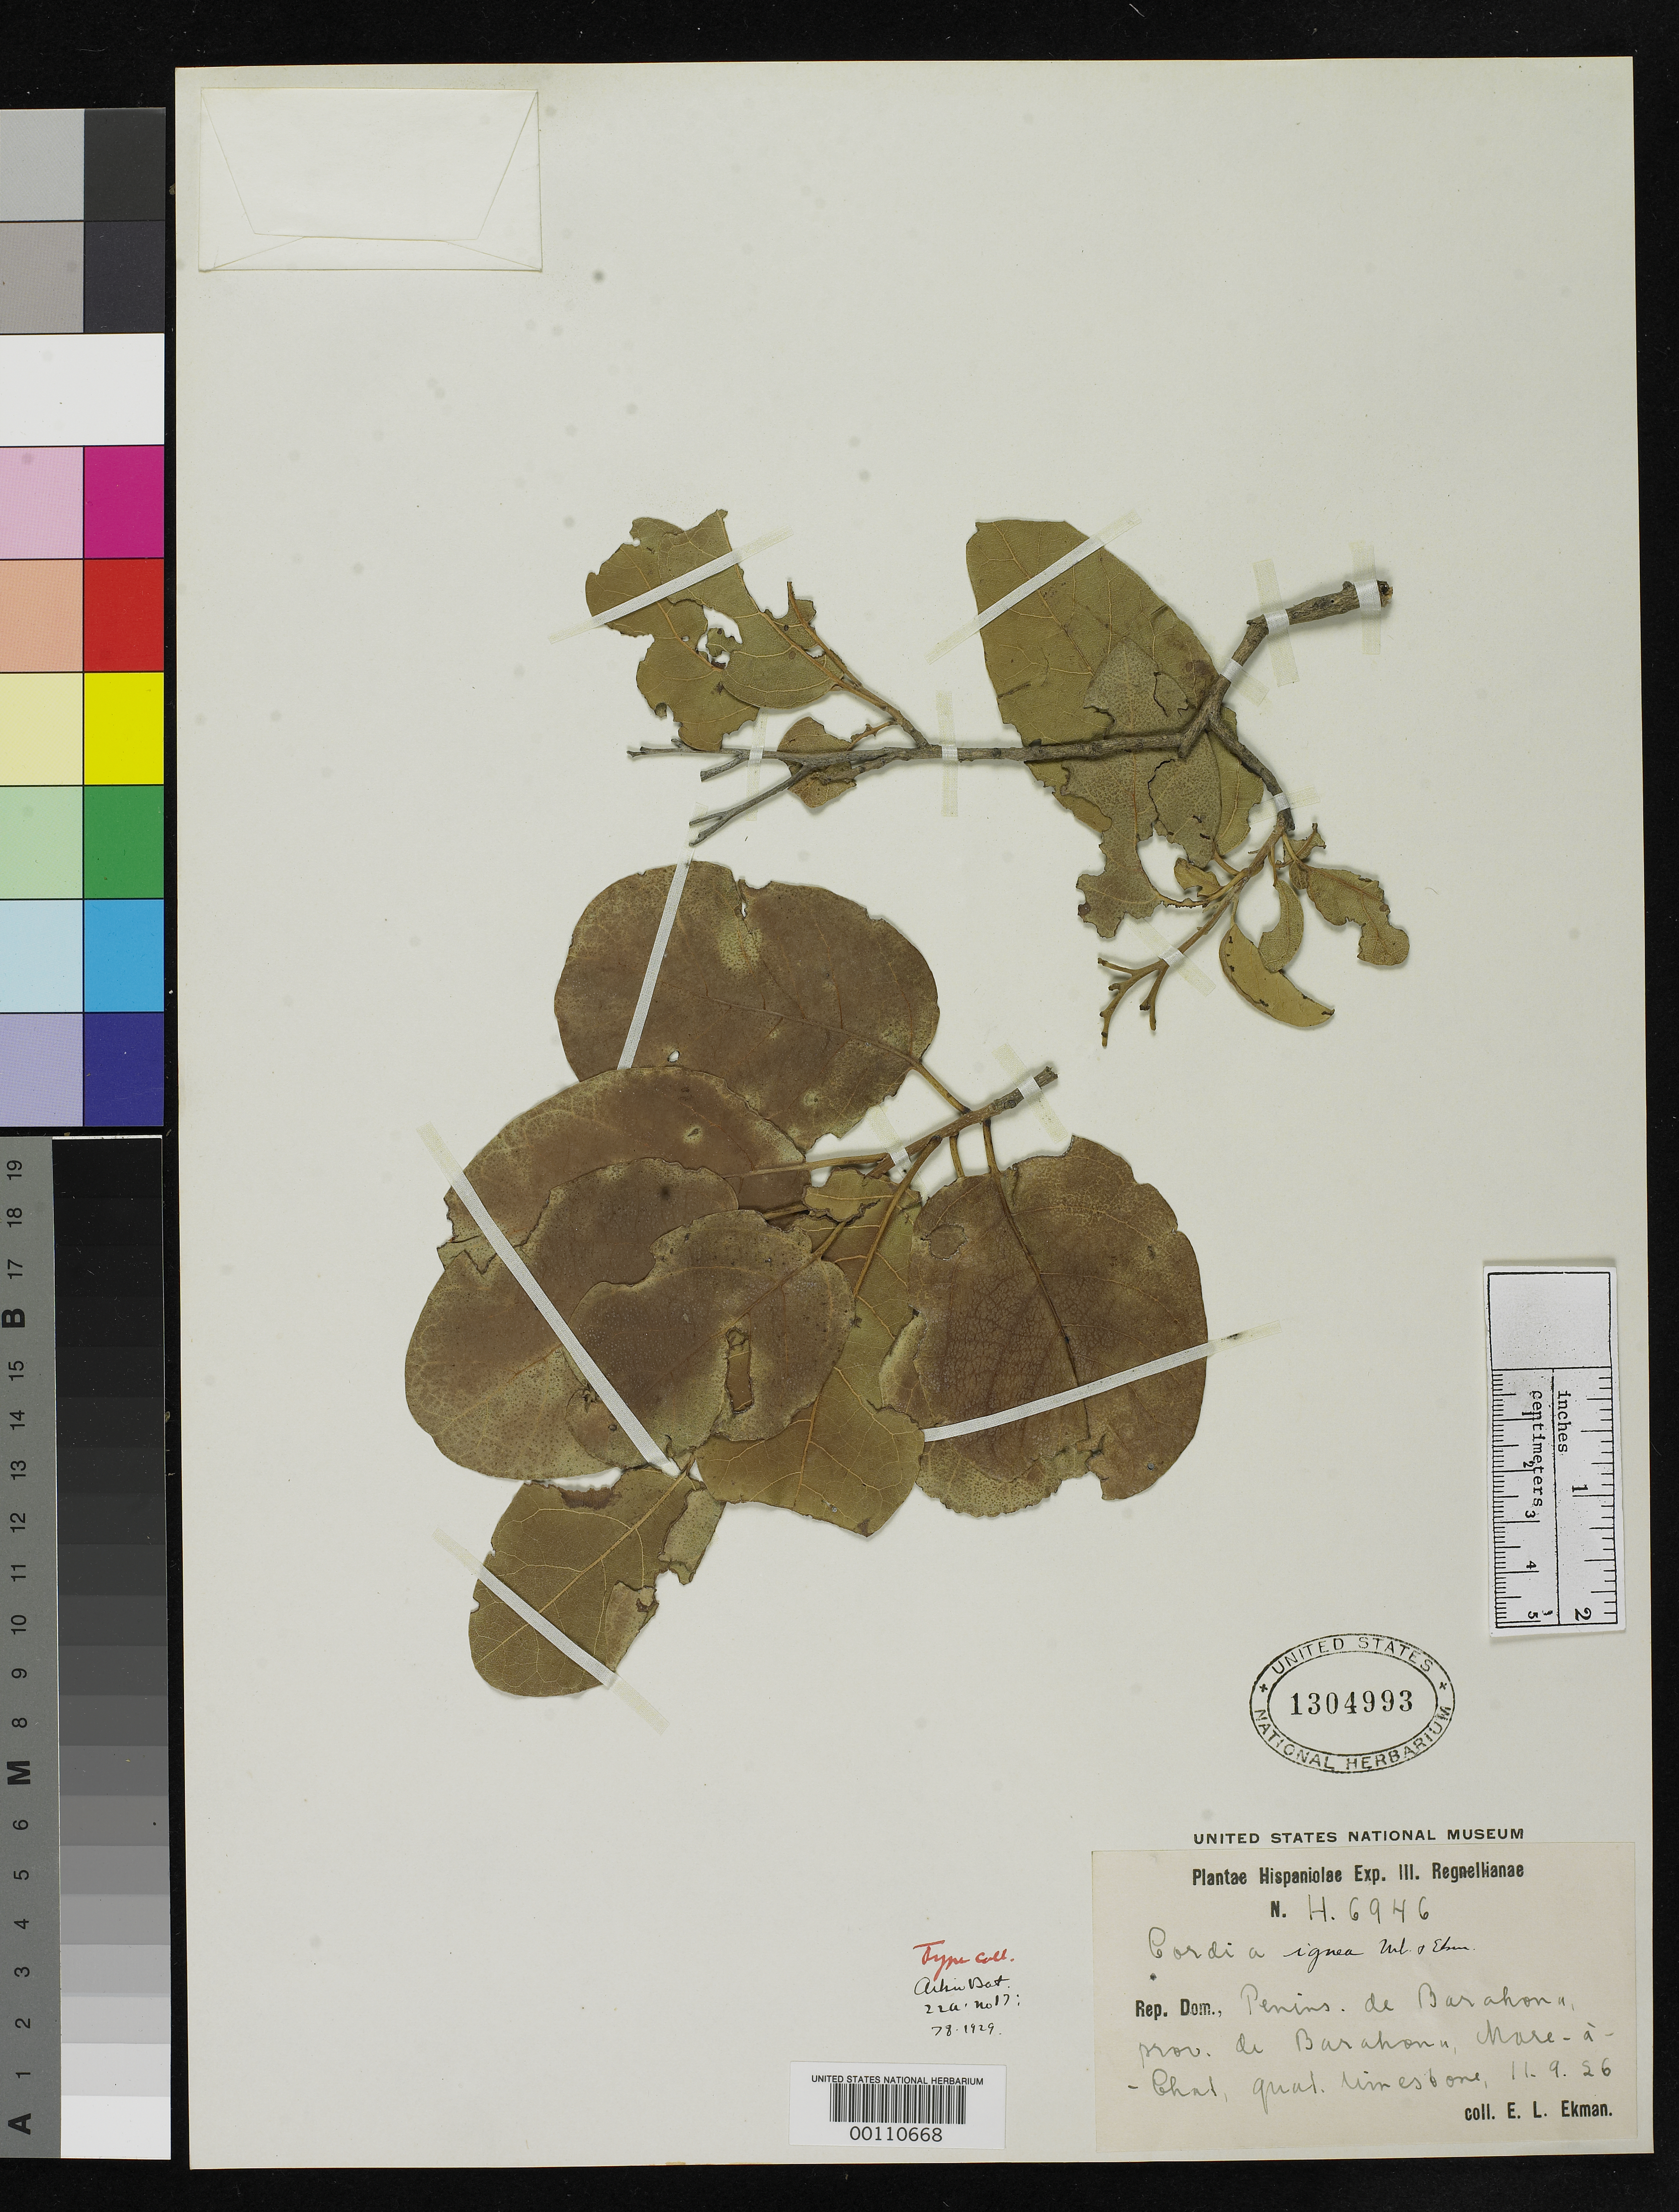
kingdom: Plantae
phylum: Tracheophyta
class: Magnoliopsida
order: Boraginales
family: Cordiaceae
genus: Cordia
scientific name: Cordia ignea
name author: Urb.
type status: Isotype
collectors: E. L. Ekman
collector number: H 6946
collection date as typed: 11 Sep 1926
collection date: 1926-09-11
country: Dominican Republic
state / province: Barahona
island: Hispaniola Island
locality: Prope Mare-a-chat.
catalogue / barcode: US 1304993